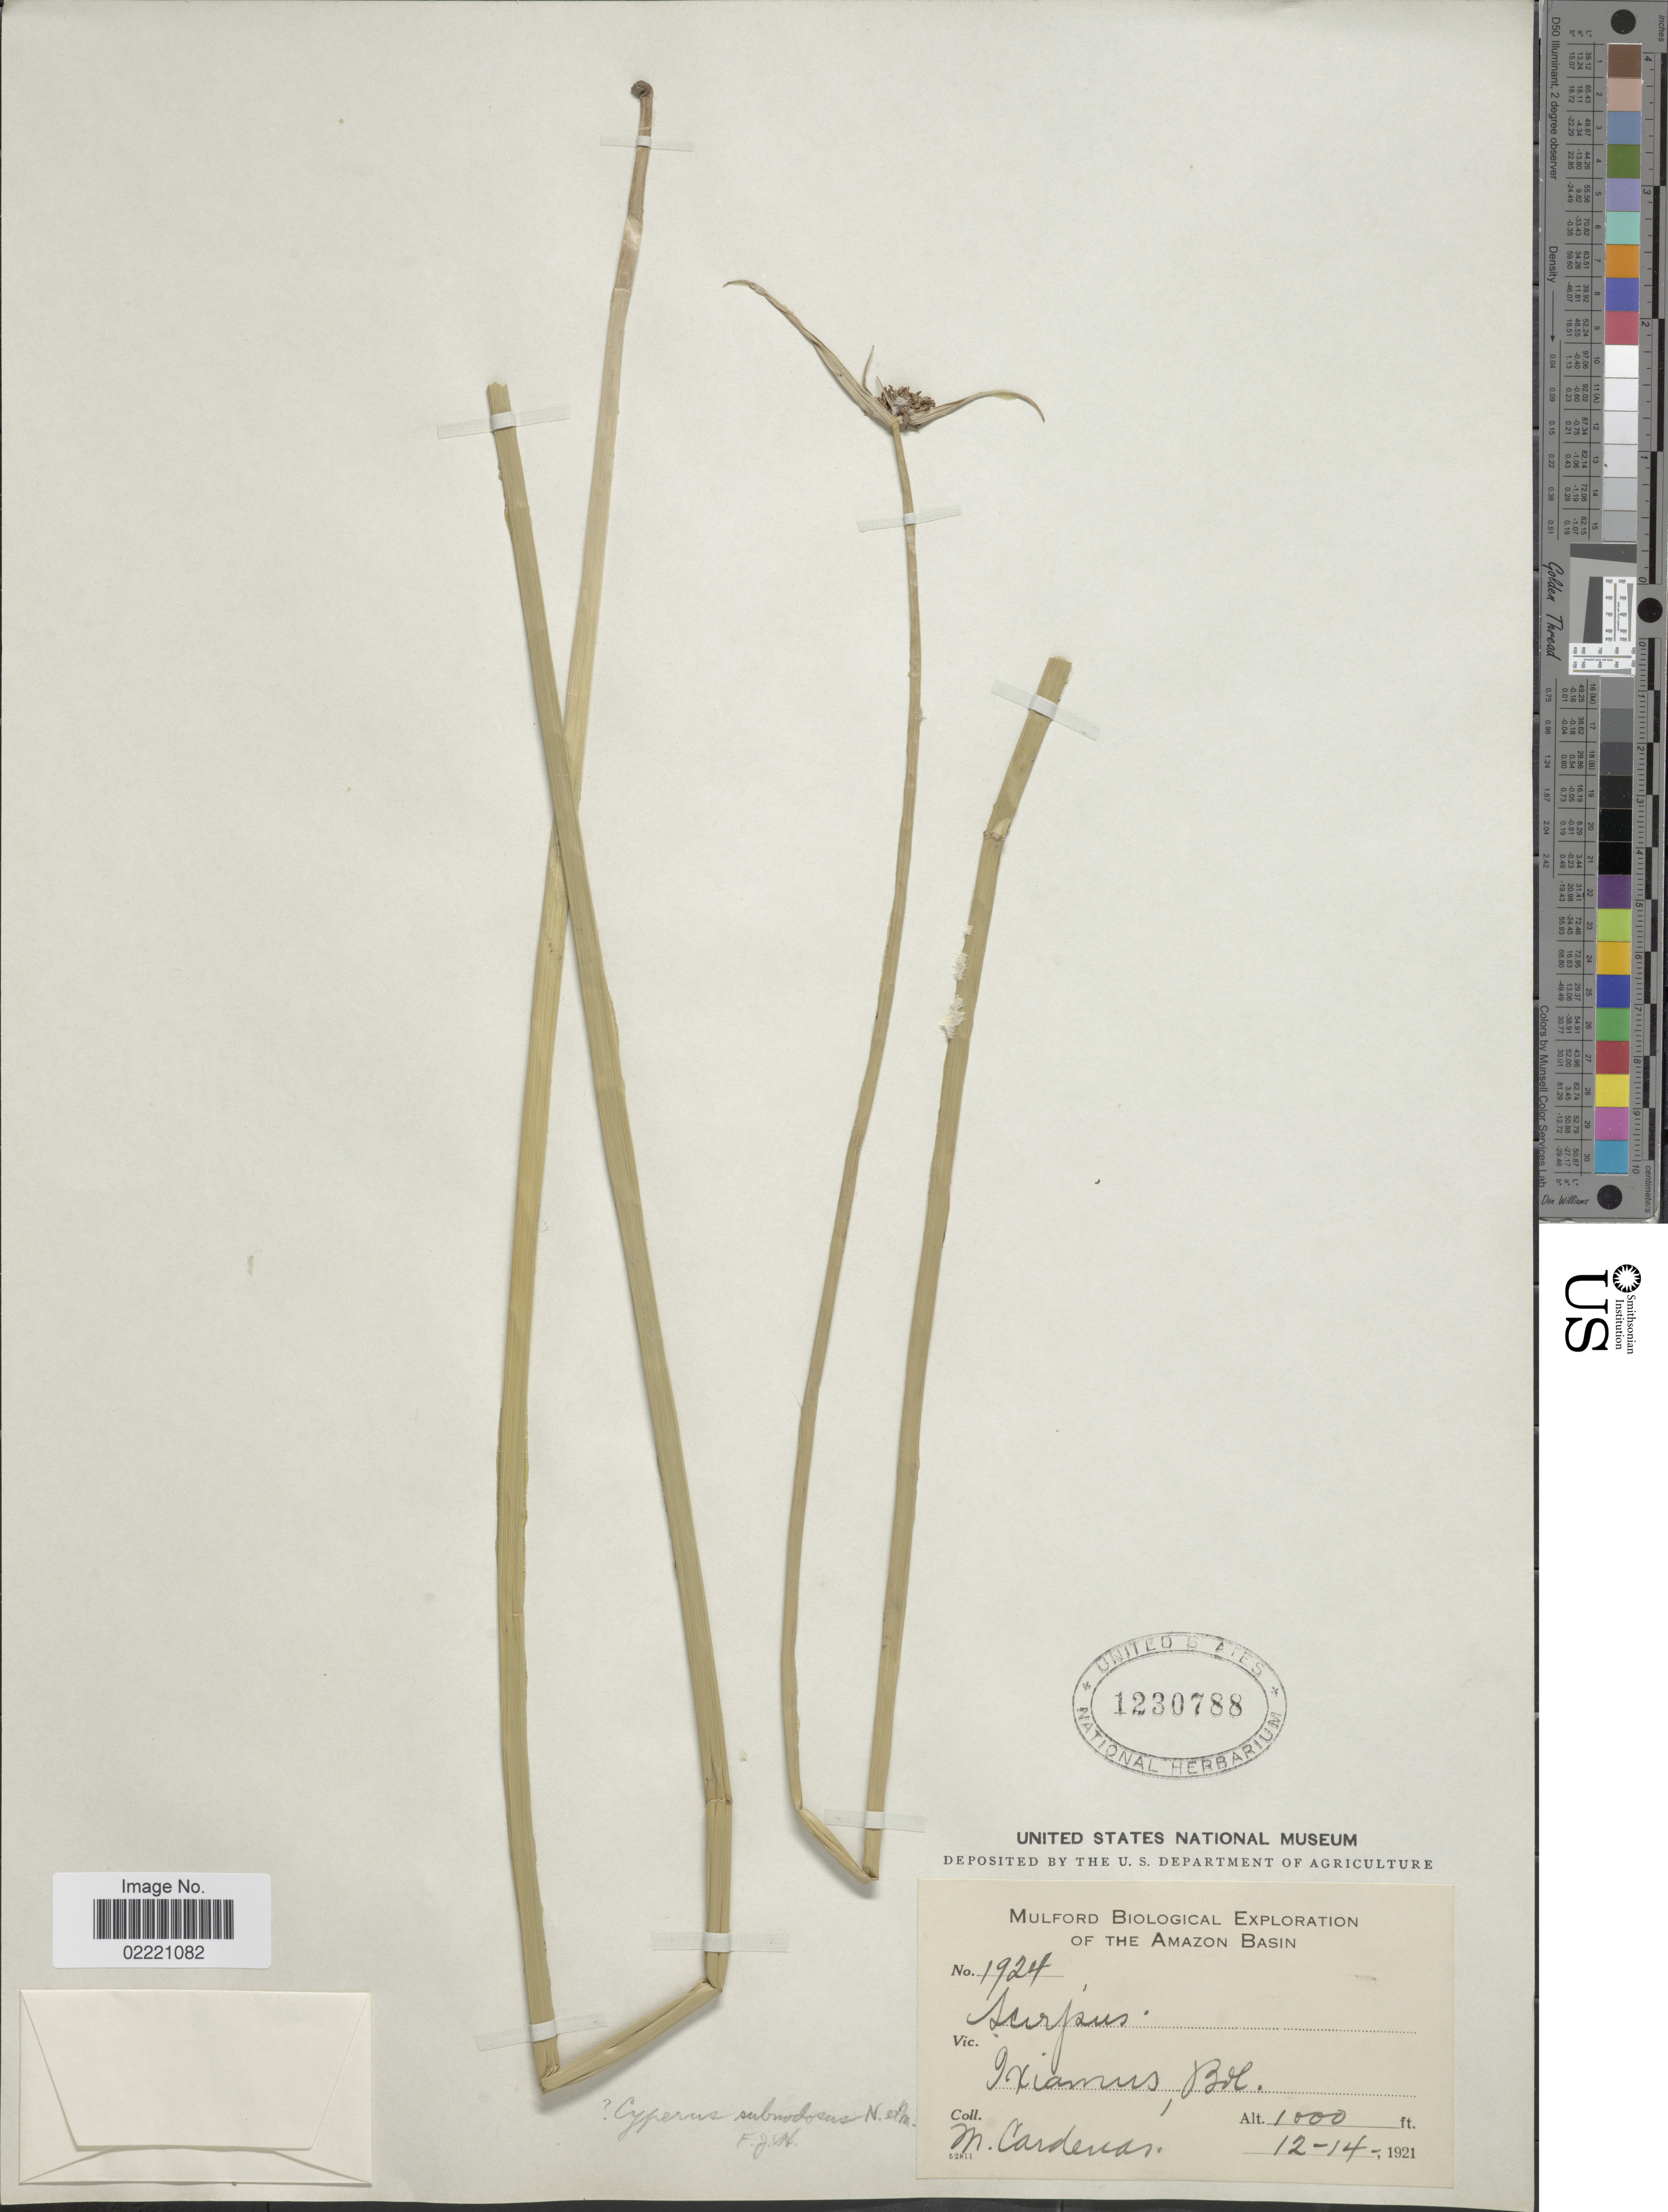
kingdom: Plantae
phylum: Tracheophyta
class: Liliopsida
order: Poales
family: Cyperaceae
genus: Cyperus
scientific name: Cyperus articulatus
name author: L.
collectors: M. Cárdenas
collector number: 1924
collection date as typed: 12-14-1921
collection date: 1921-12-14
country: Bolivia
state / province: La Paz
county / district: Iturralde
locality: Ixiamas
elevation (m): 305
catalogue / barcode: US 1230788